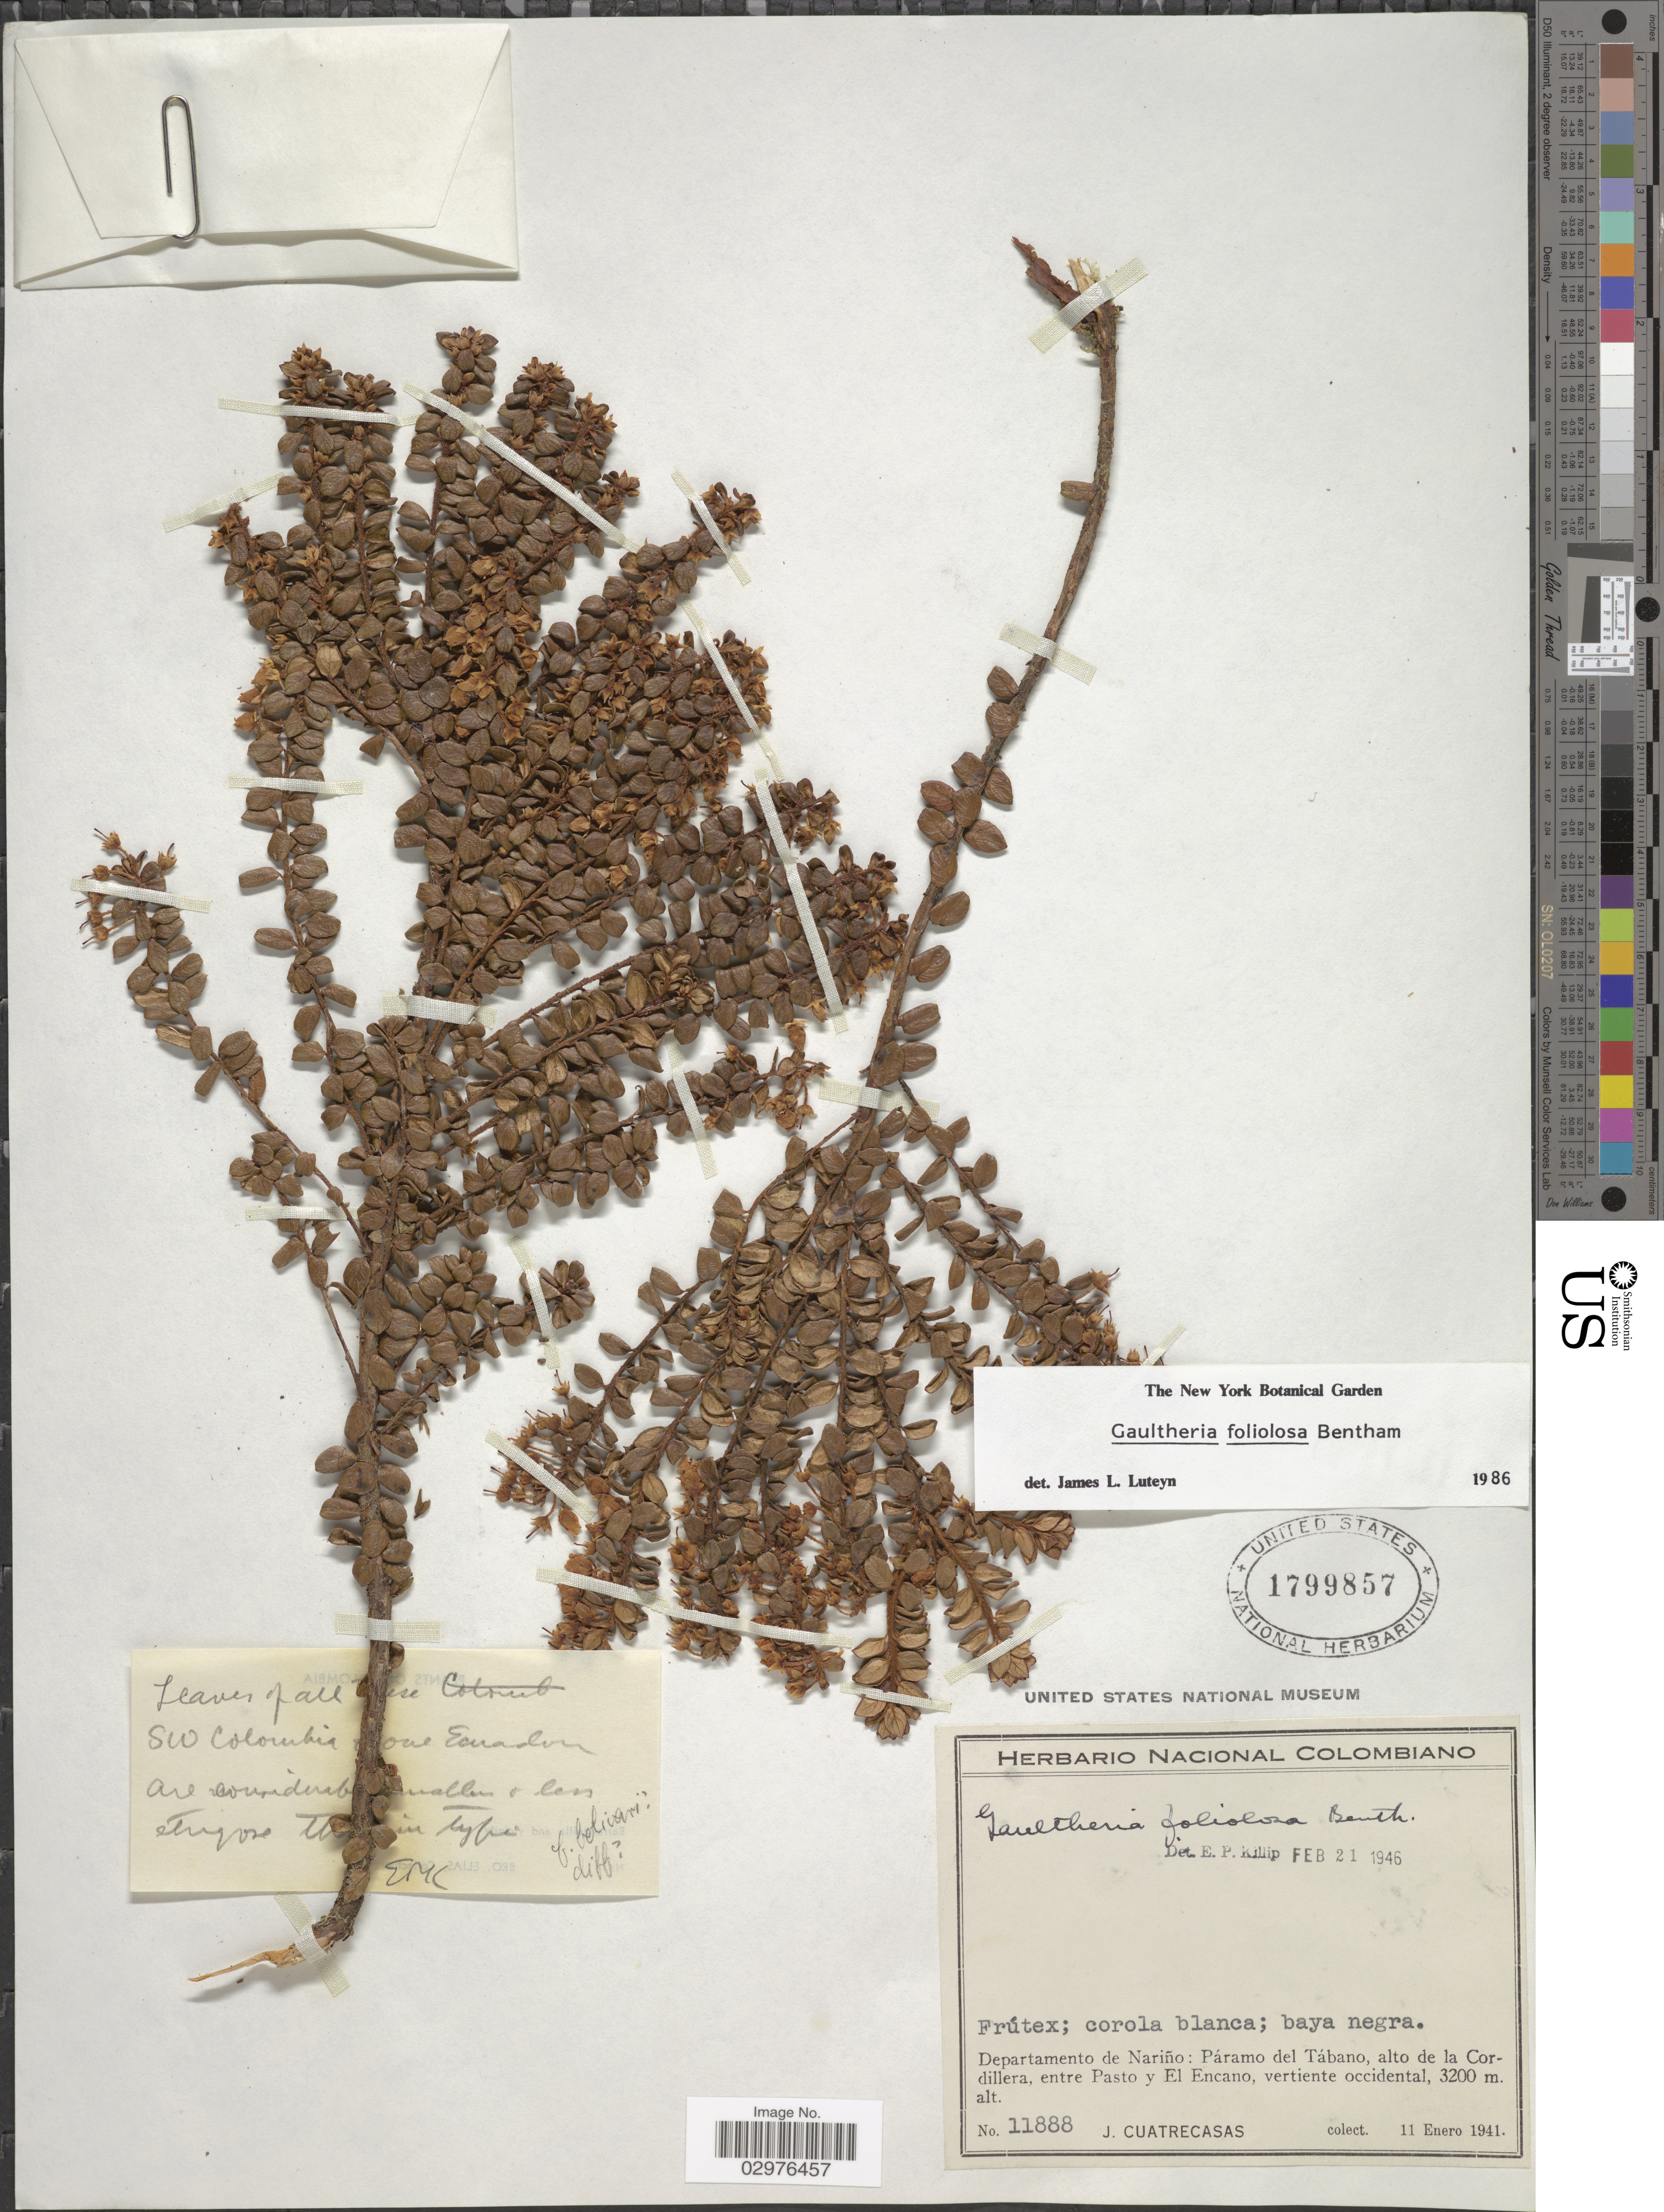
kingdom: Plantae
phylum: Tracheophyta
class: Magnoliopsida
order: Ericales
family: Ericaceae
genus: Gaultheria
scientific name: Gaultheria foliolosa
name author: Benth.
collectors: J. Cuatrecasas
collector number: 11888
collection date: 1941-01-11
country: Colombia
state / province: Nariño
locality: Departamento de Nariño: Páramo del Tábano, alto de la Cordillera, entre Pasto y El Encano, vertiente occidental.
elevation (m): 3200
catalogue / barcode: US 1799857